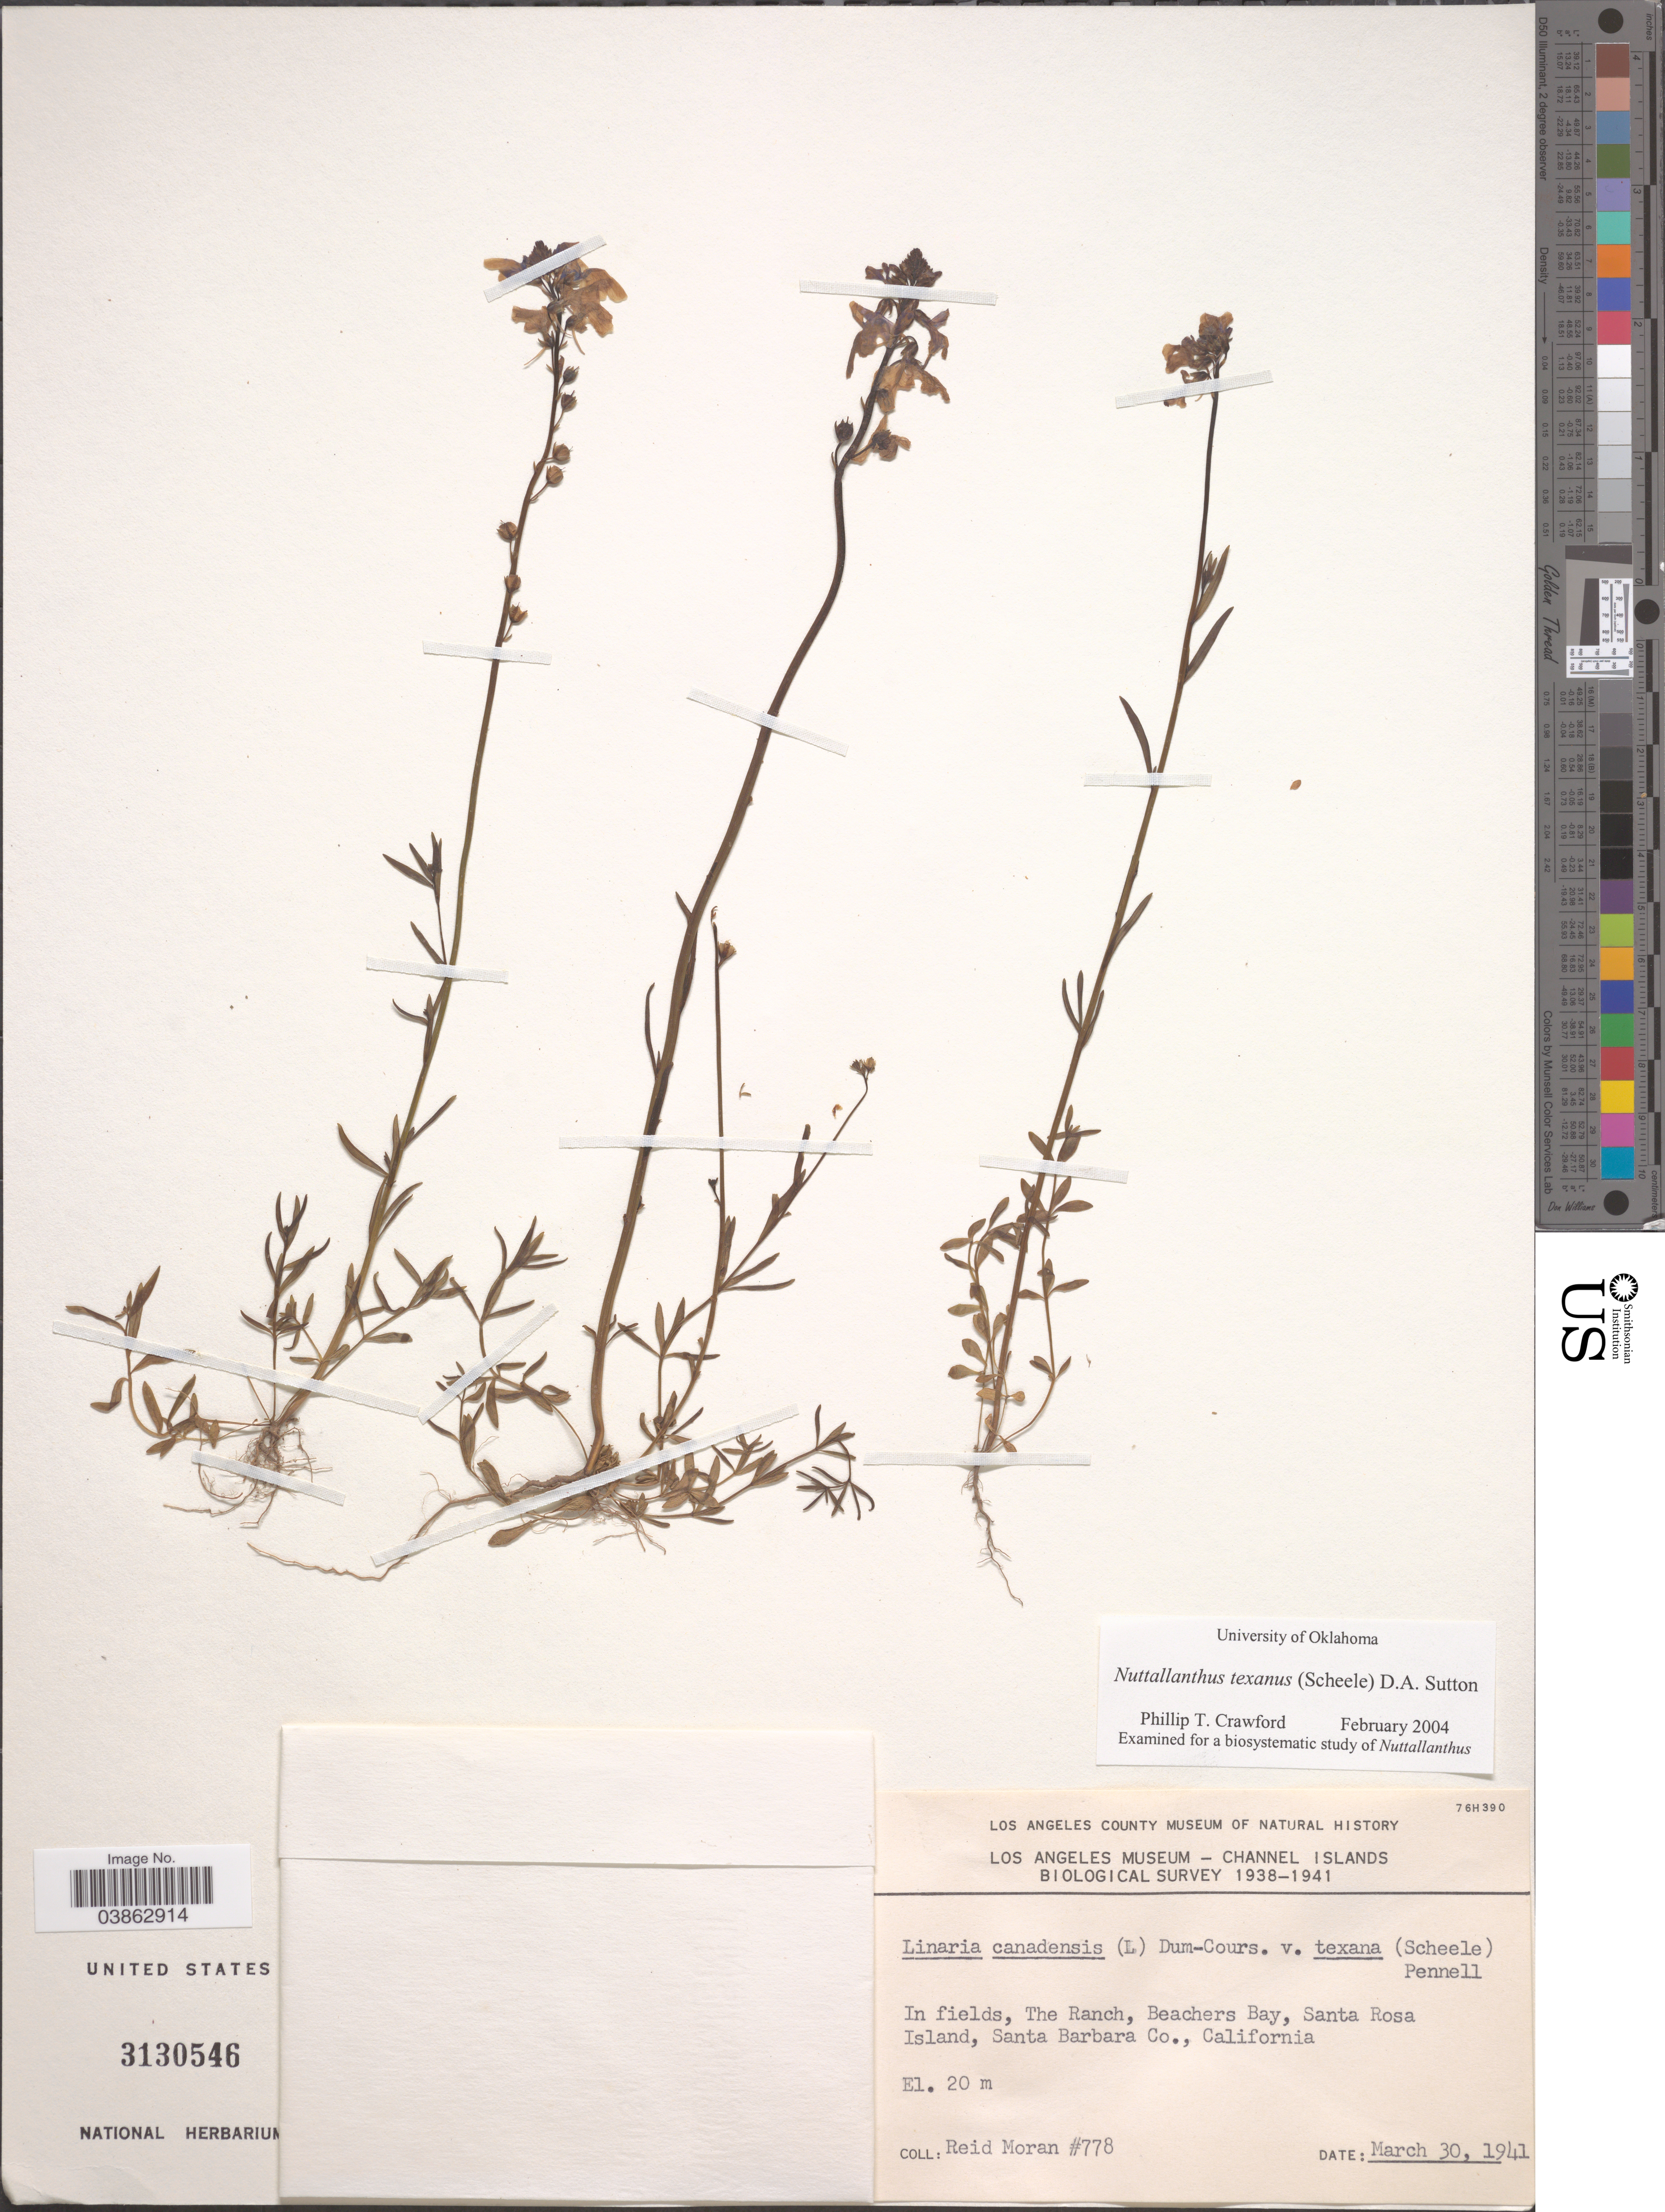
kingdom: Plantae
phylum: Tracheophyta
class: Magnoliopsida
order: Lamiales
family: Plantaginaceae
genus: Linaria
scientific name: Linaria texana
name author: Scheele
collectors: R. Moran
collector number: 778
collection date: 1941-03-30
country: United States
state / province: California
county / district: Santa Barbara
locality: In fields, The Ranch, Beachers Bay, Santa Rosa Island, Santa Barbara Co.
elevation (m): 20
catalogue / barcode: US 3130546